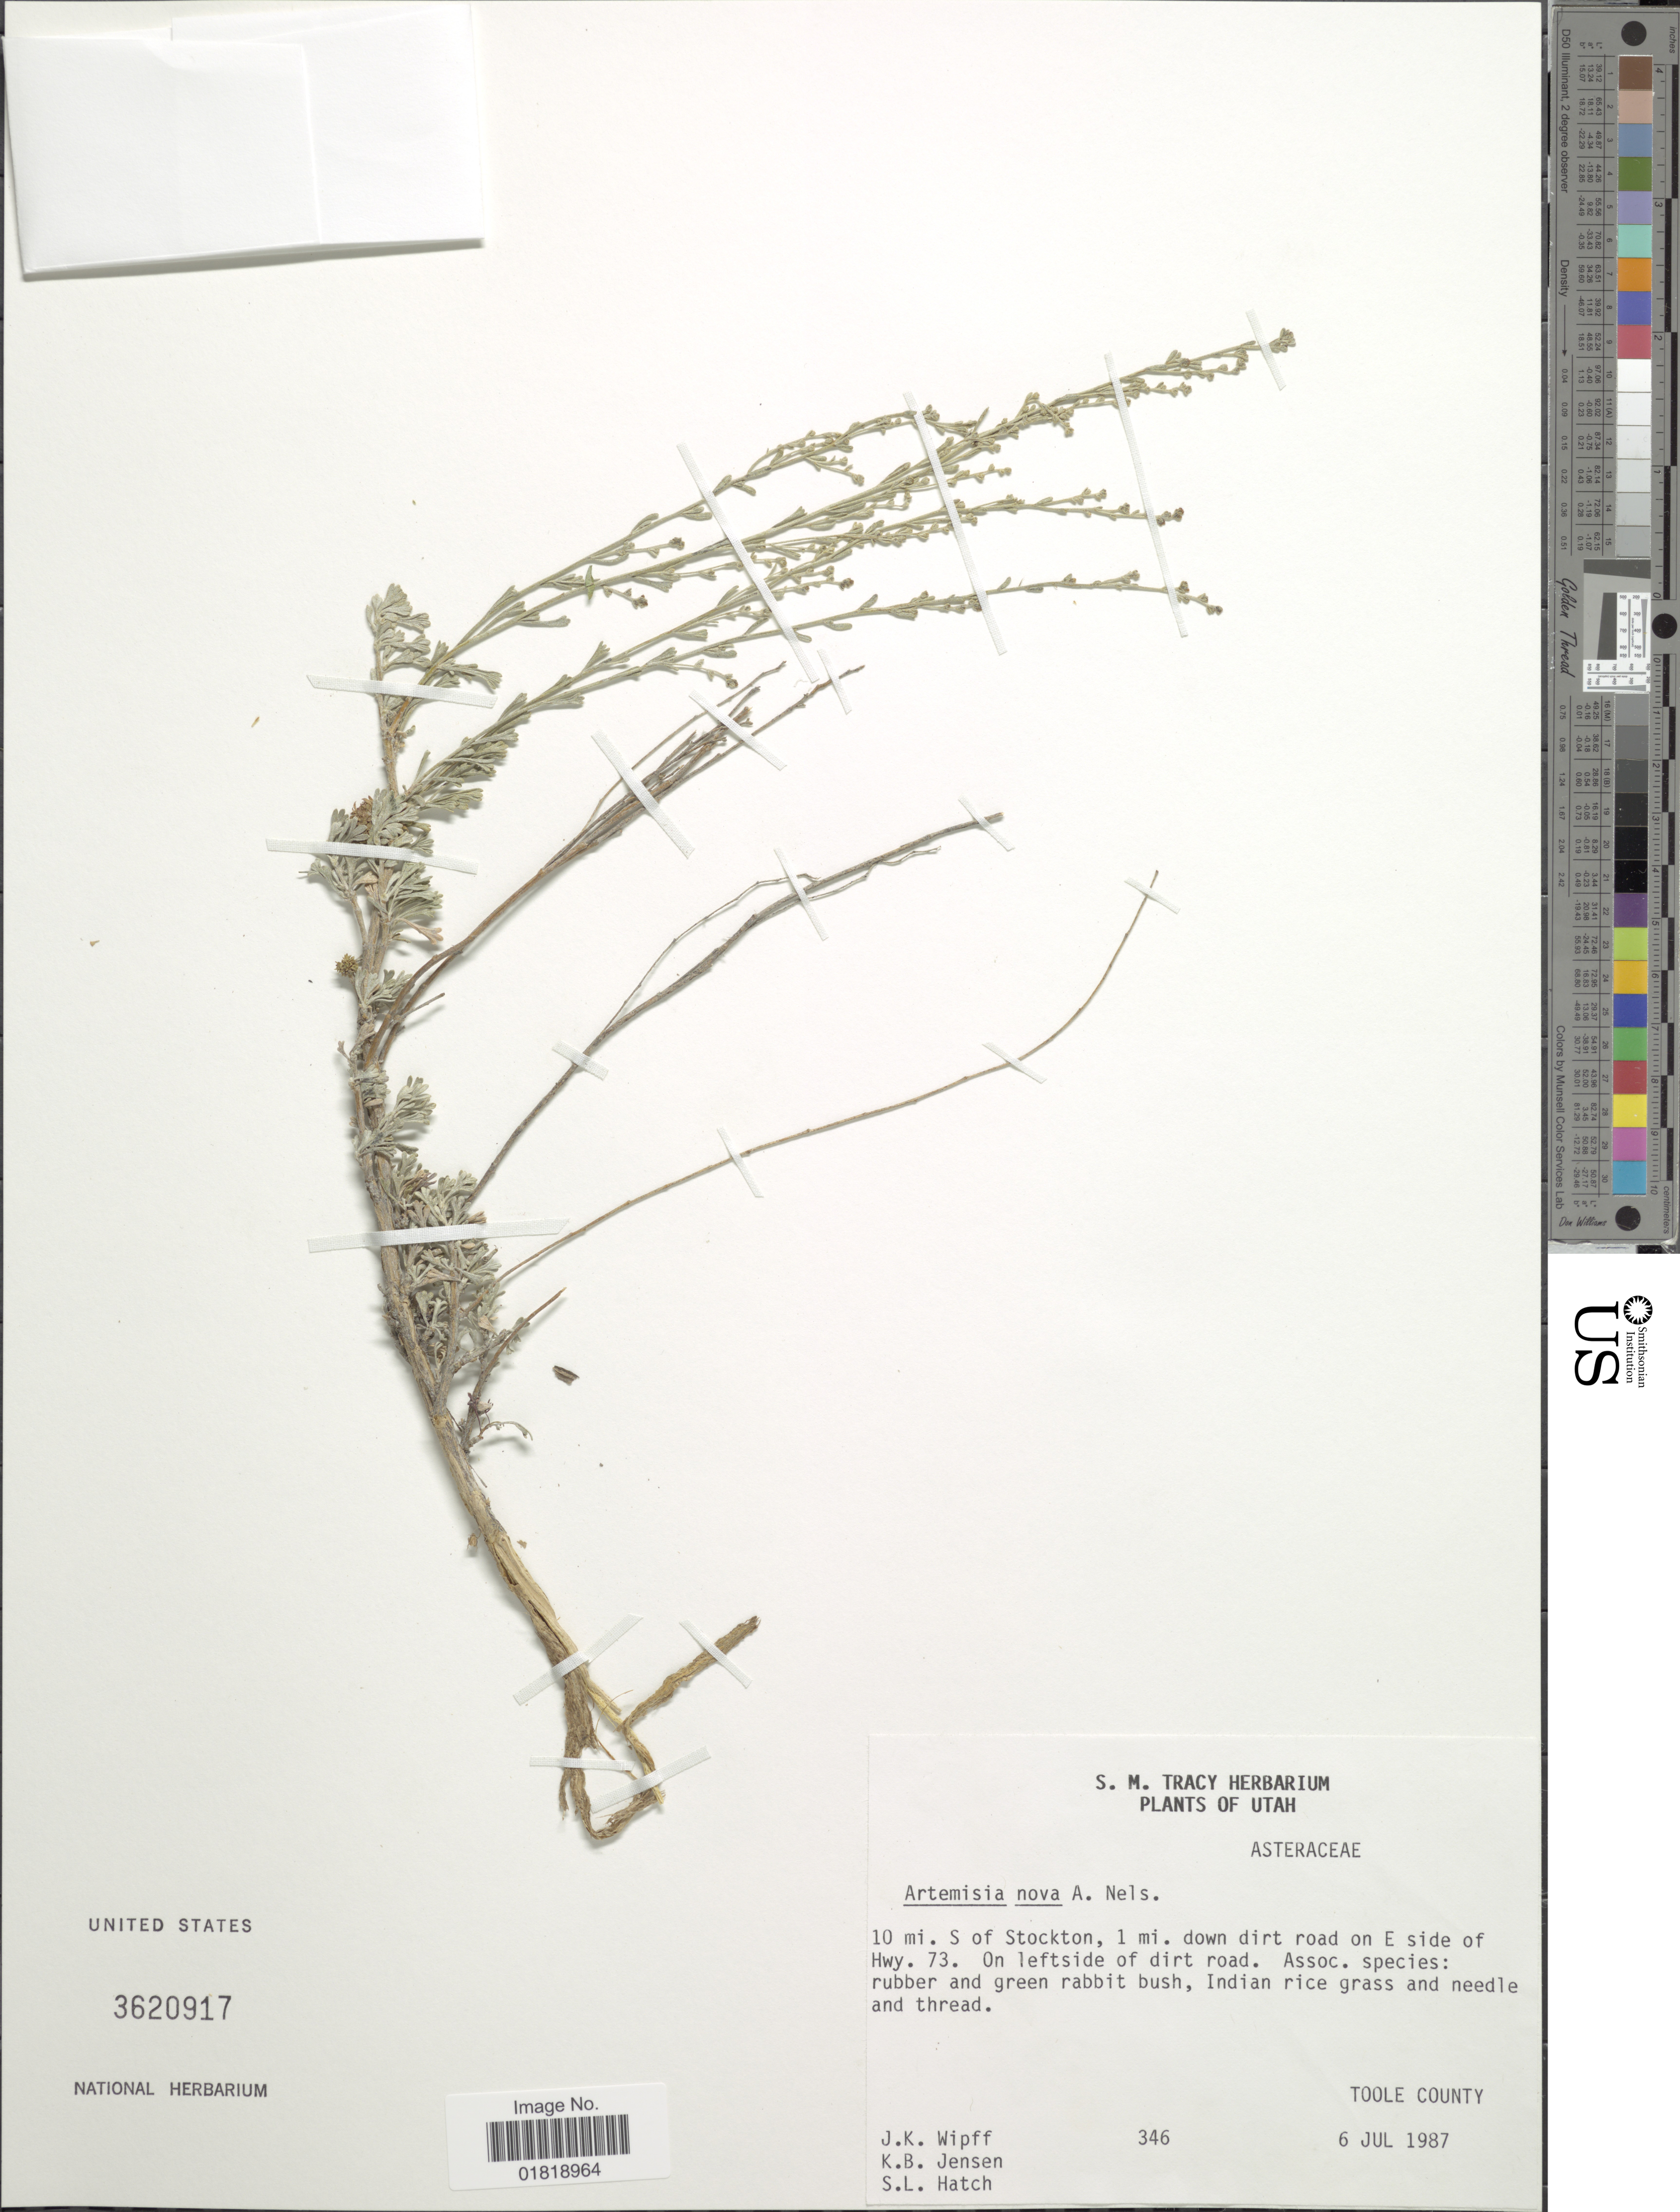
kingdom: Plantae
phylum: Tracheophyta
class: Magnoliopsida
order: Asterales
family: Asteraceae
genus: Artemisia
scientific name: Artemisia nova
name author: A. Nelson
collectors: J. K. Wipff, K. B. Jensen & S. Hatch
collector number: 346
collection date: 1987-07-06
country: United States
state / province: Utah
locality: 10 mi. S of Stockton, 1 mi. down dirt road on E side of Hwy. 73. On leftside of dirt road, Toole County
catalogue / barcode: US 3620917